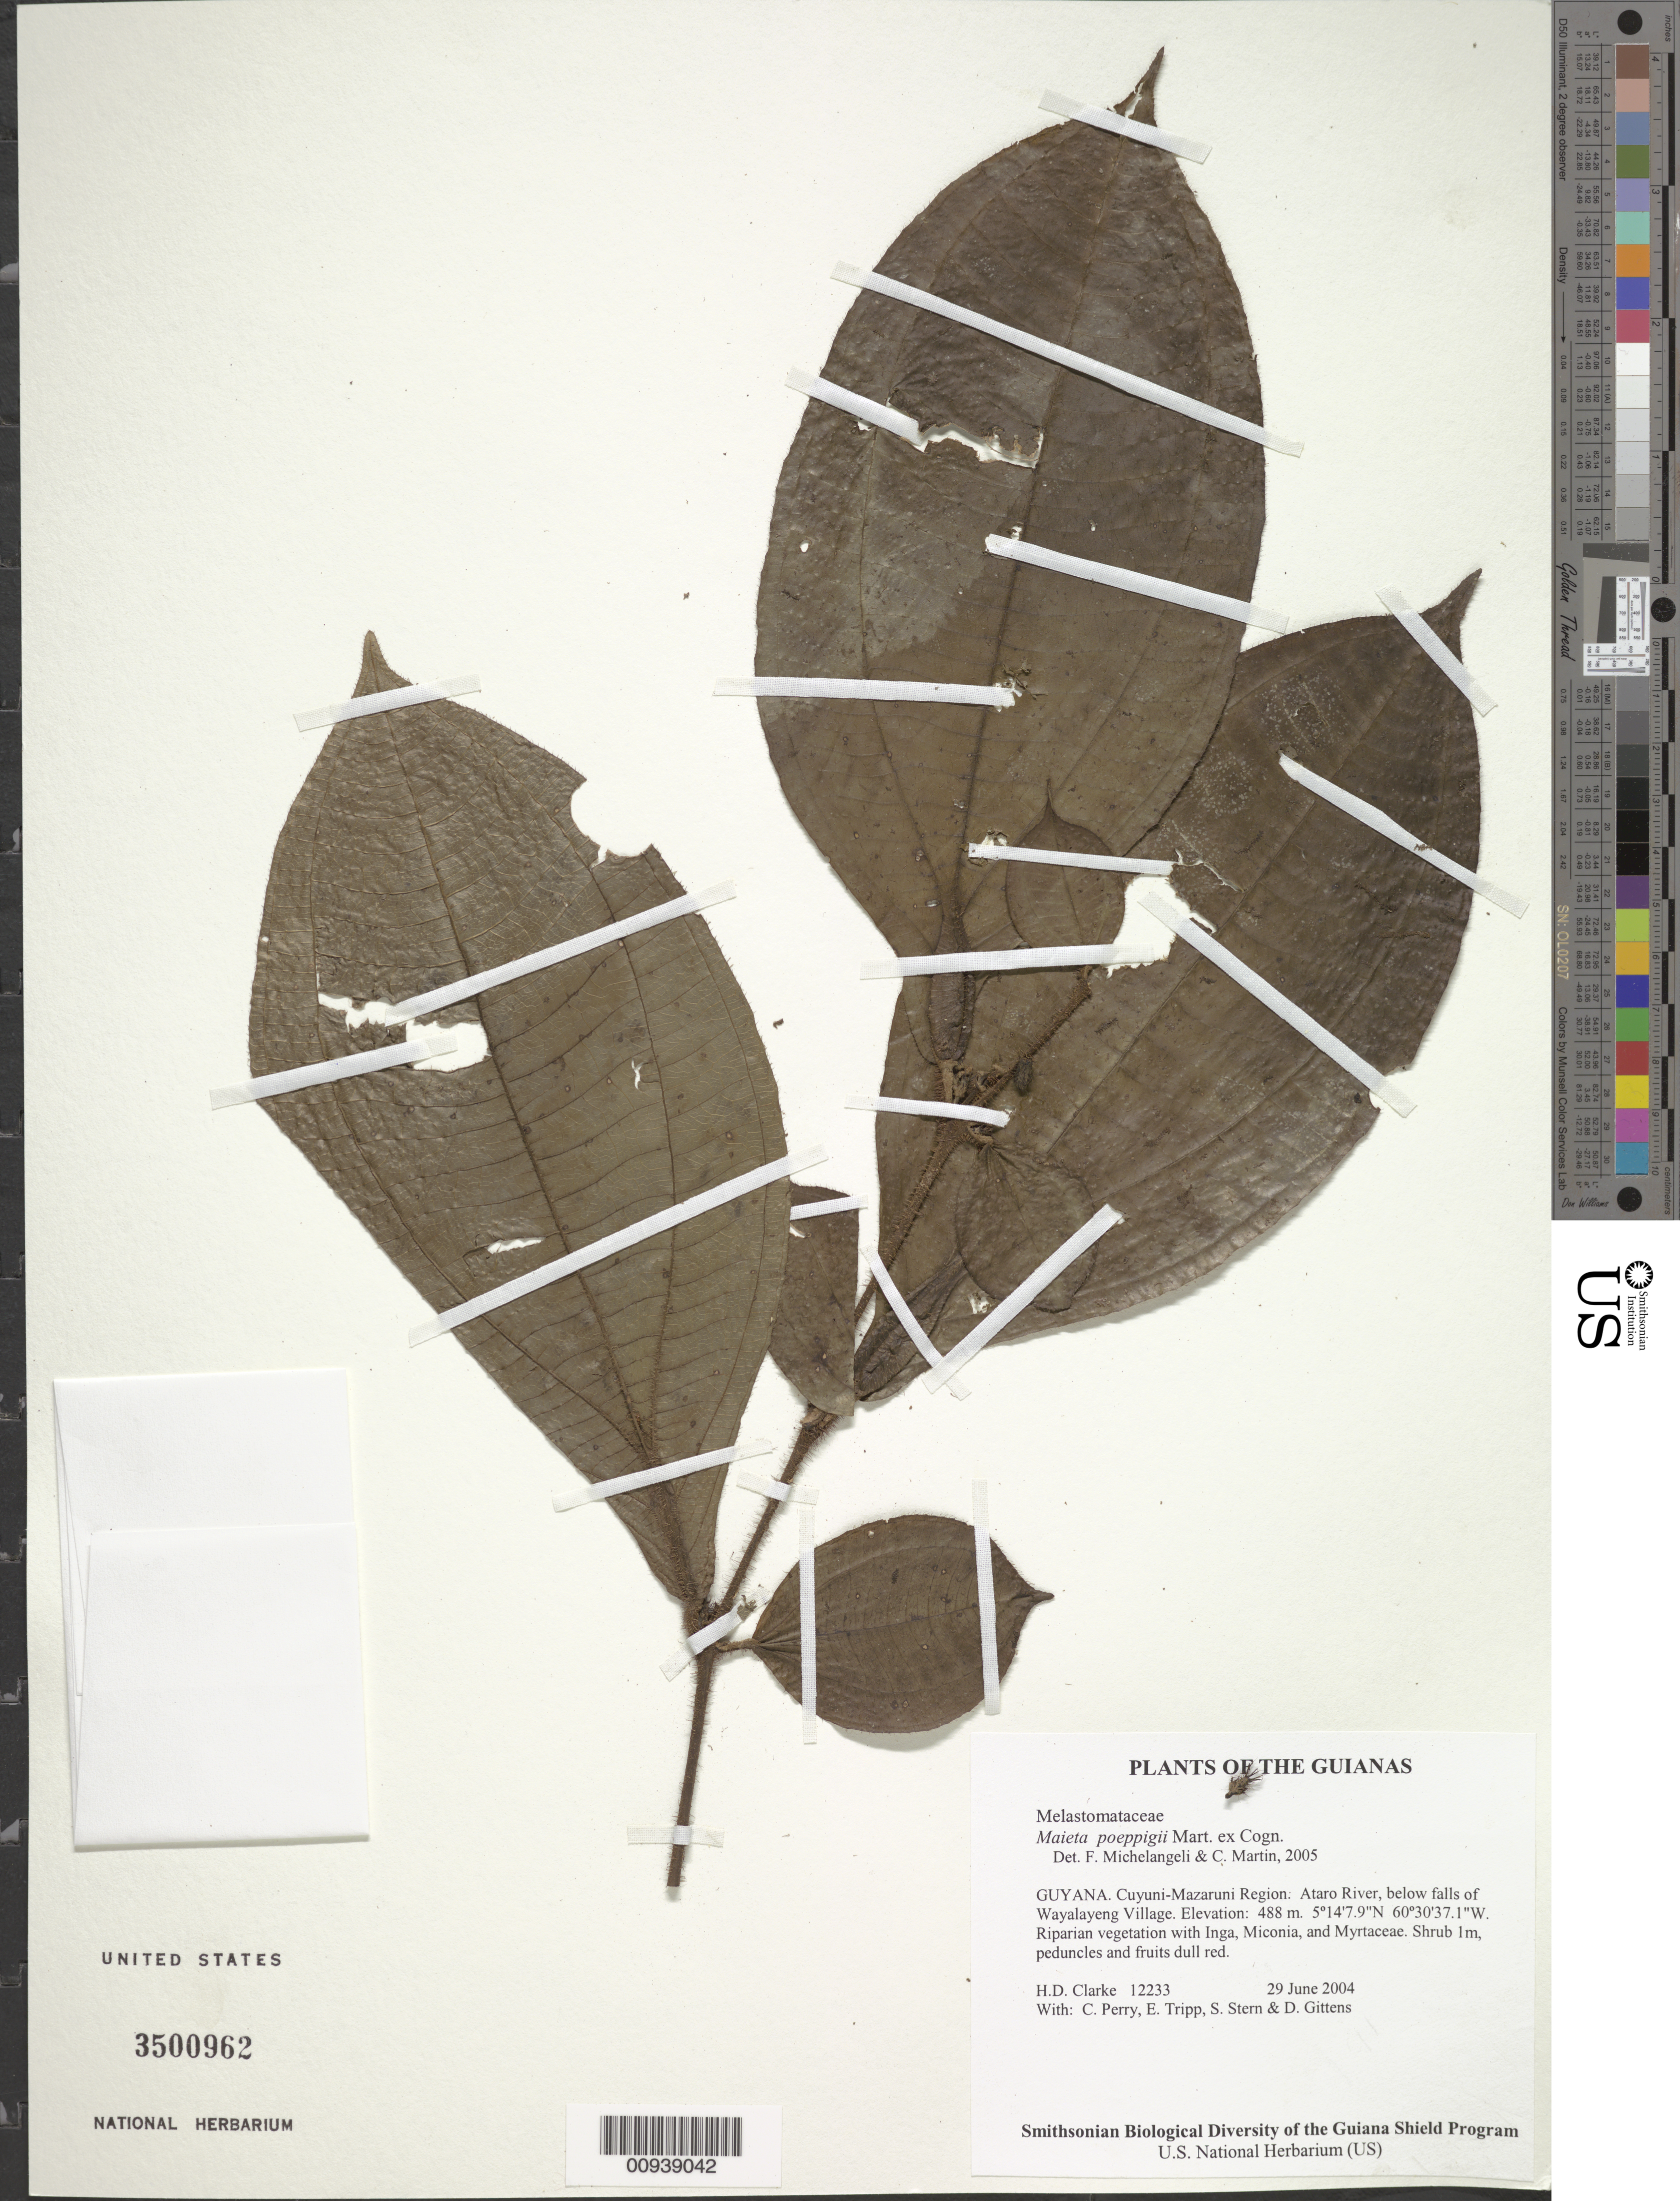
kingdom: Plantae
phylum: Tracheophyta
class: Magnoliopsida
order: Myrtales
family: Melastomataceae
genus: Maieta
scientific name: Maieta poeppigii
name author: Mart. ex Cogn.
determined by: Michelangeli, F. A.; Martin, C.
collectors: H. D. Clarke, C. Perry, E. Tripp, S. R. Stern & D. Gittens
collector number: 12233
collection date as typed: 29 June 2004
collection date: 2004-06-29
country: Guyana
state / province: Cuyuni-Mazaruni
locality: Ataro River, below falls of Wayalayeng Village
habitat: Riparian vegetation with Inga, Miconia, and Myrtaceae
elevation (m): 488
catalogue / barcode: US 3500962